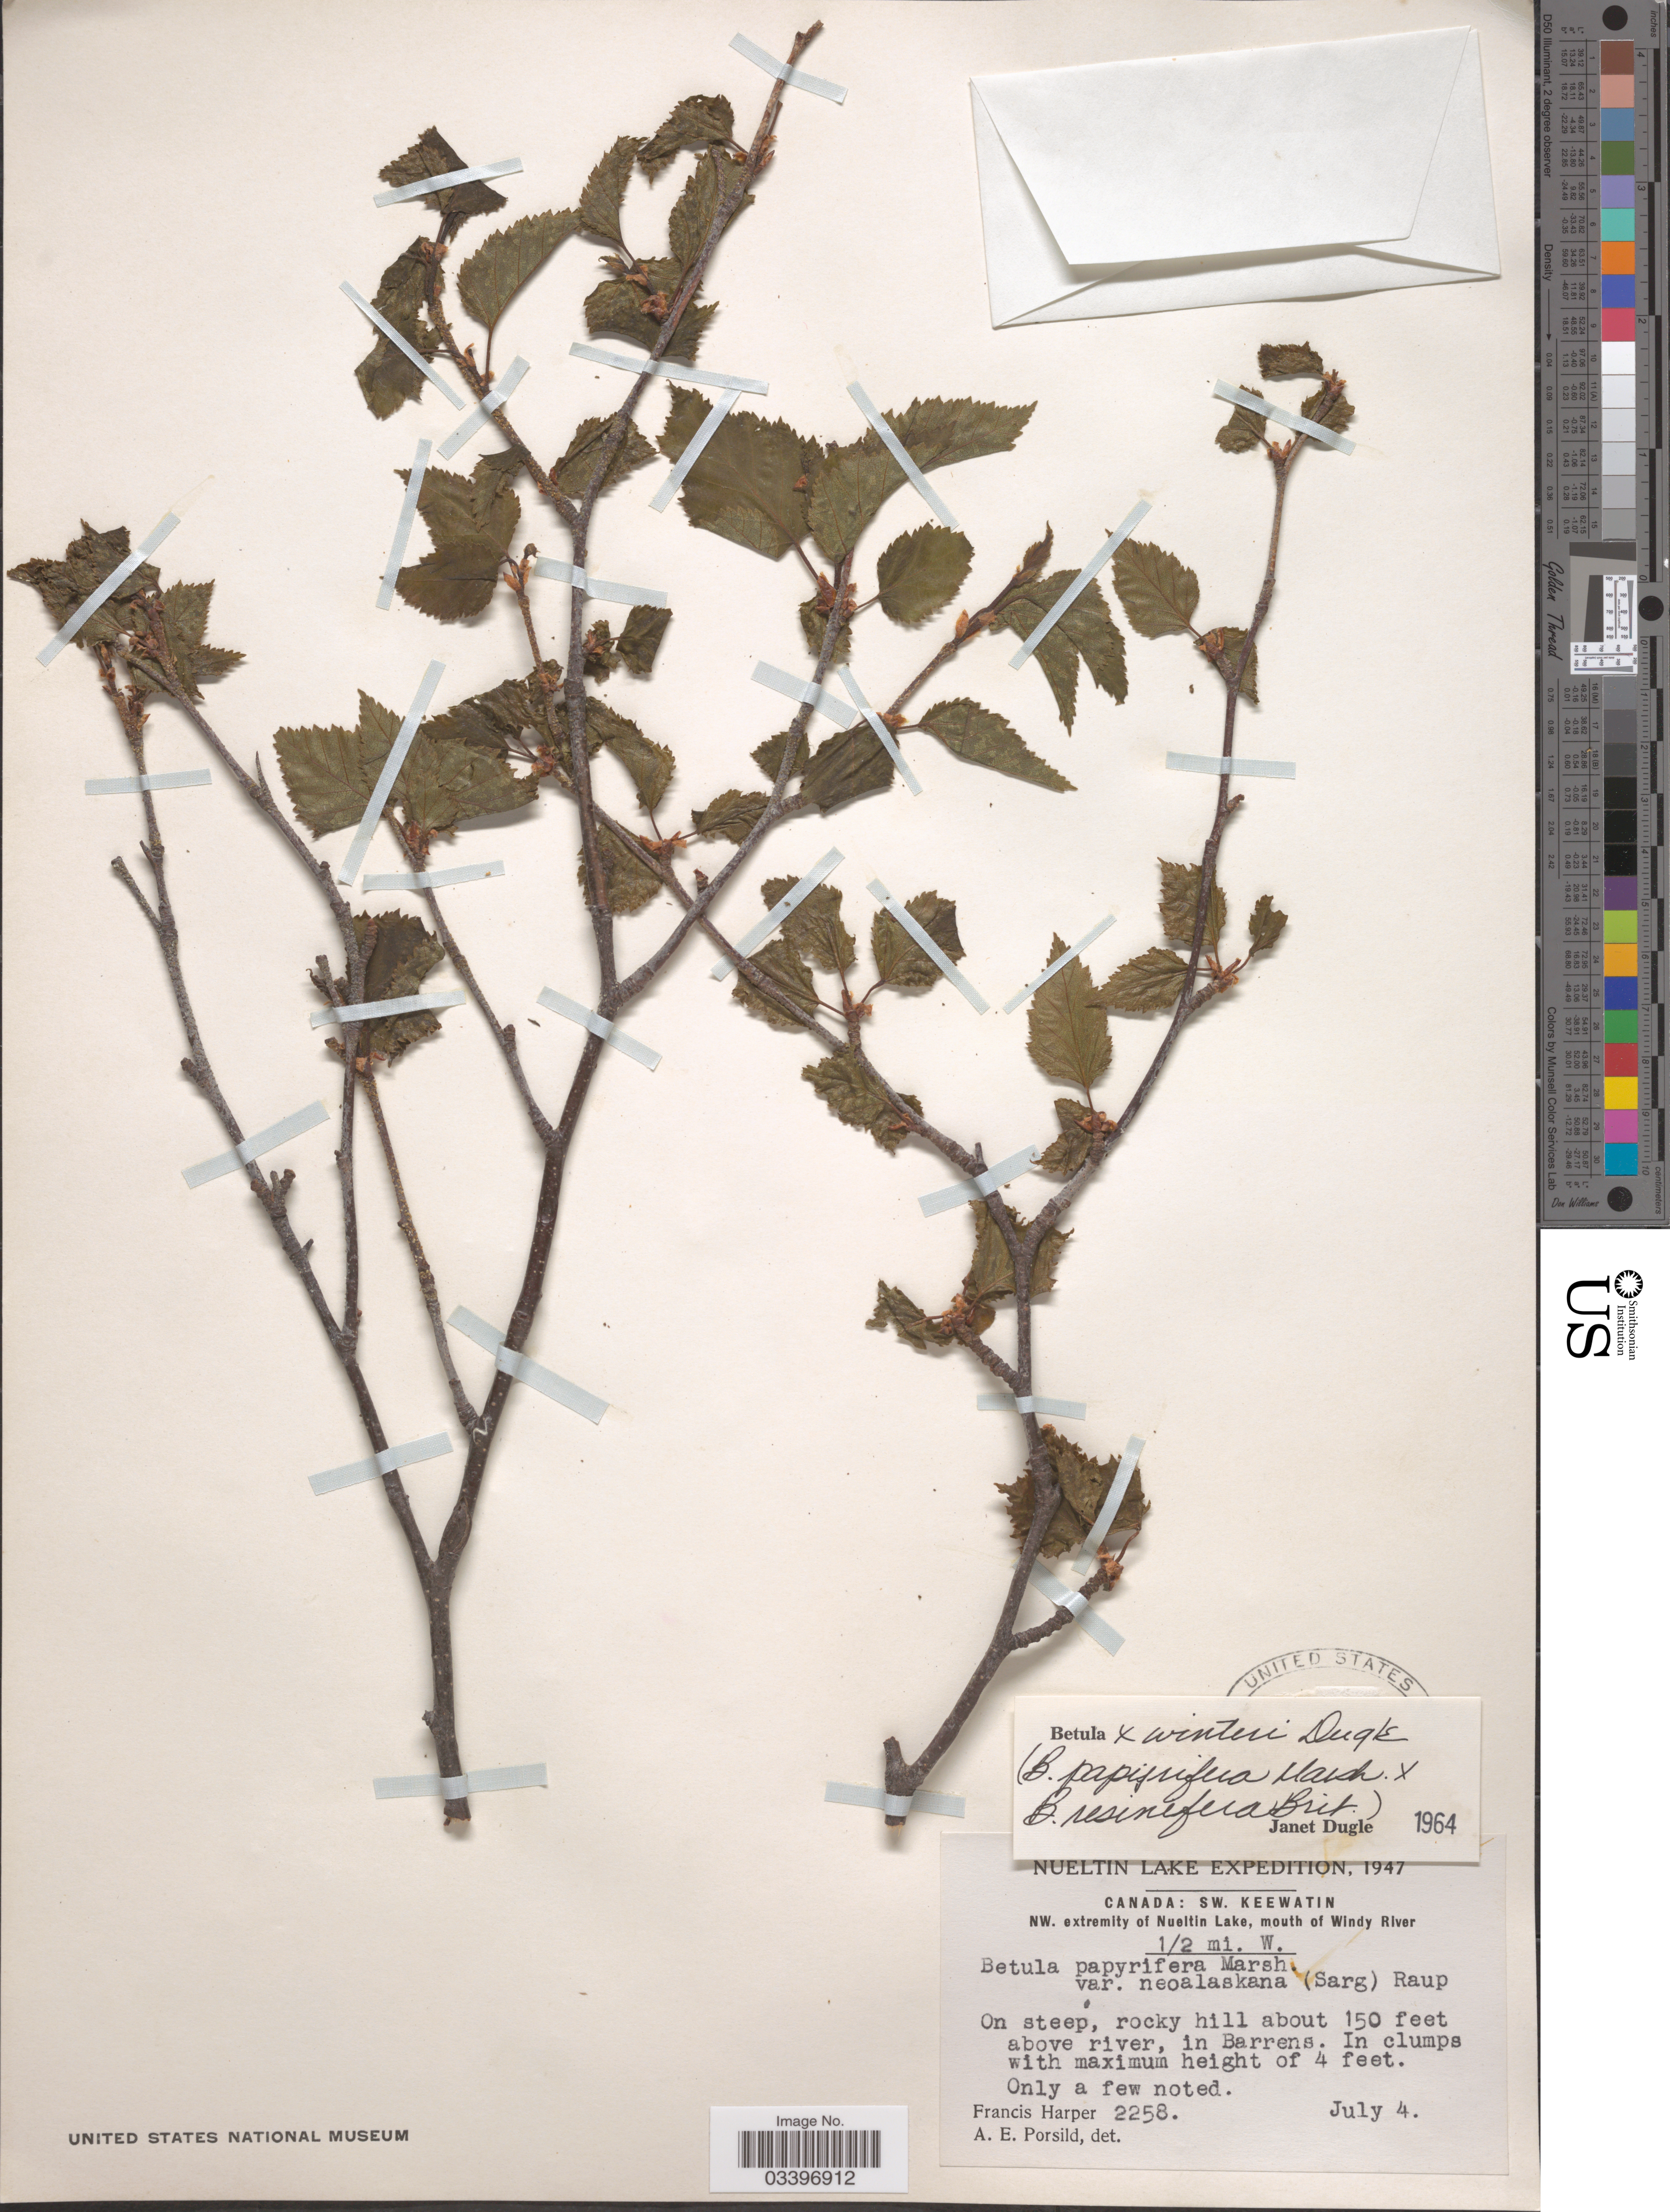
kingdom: Plantae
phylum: Tracheophyta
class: Magnoliopsida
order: Fagales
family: Betulaceae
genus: Betula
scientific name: Betula x winteri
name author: Dugle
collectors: F. Harper & A. E. Porsild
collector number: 2258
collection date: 1947-07-04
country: Canada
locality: Nueltin Lake. SW. Keewatin. NW extremity of Nueltin Lake, mouth of Windy River. ½ mi. W.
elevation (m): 46